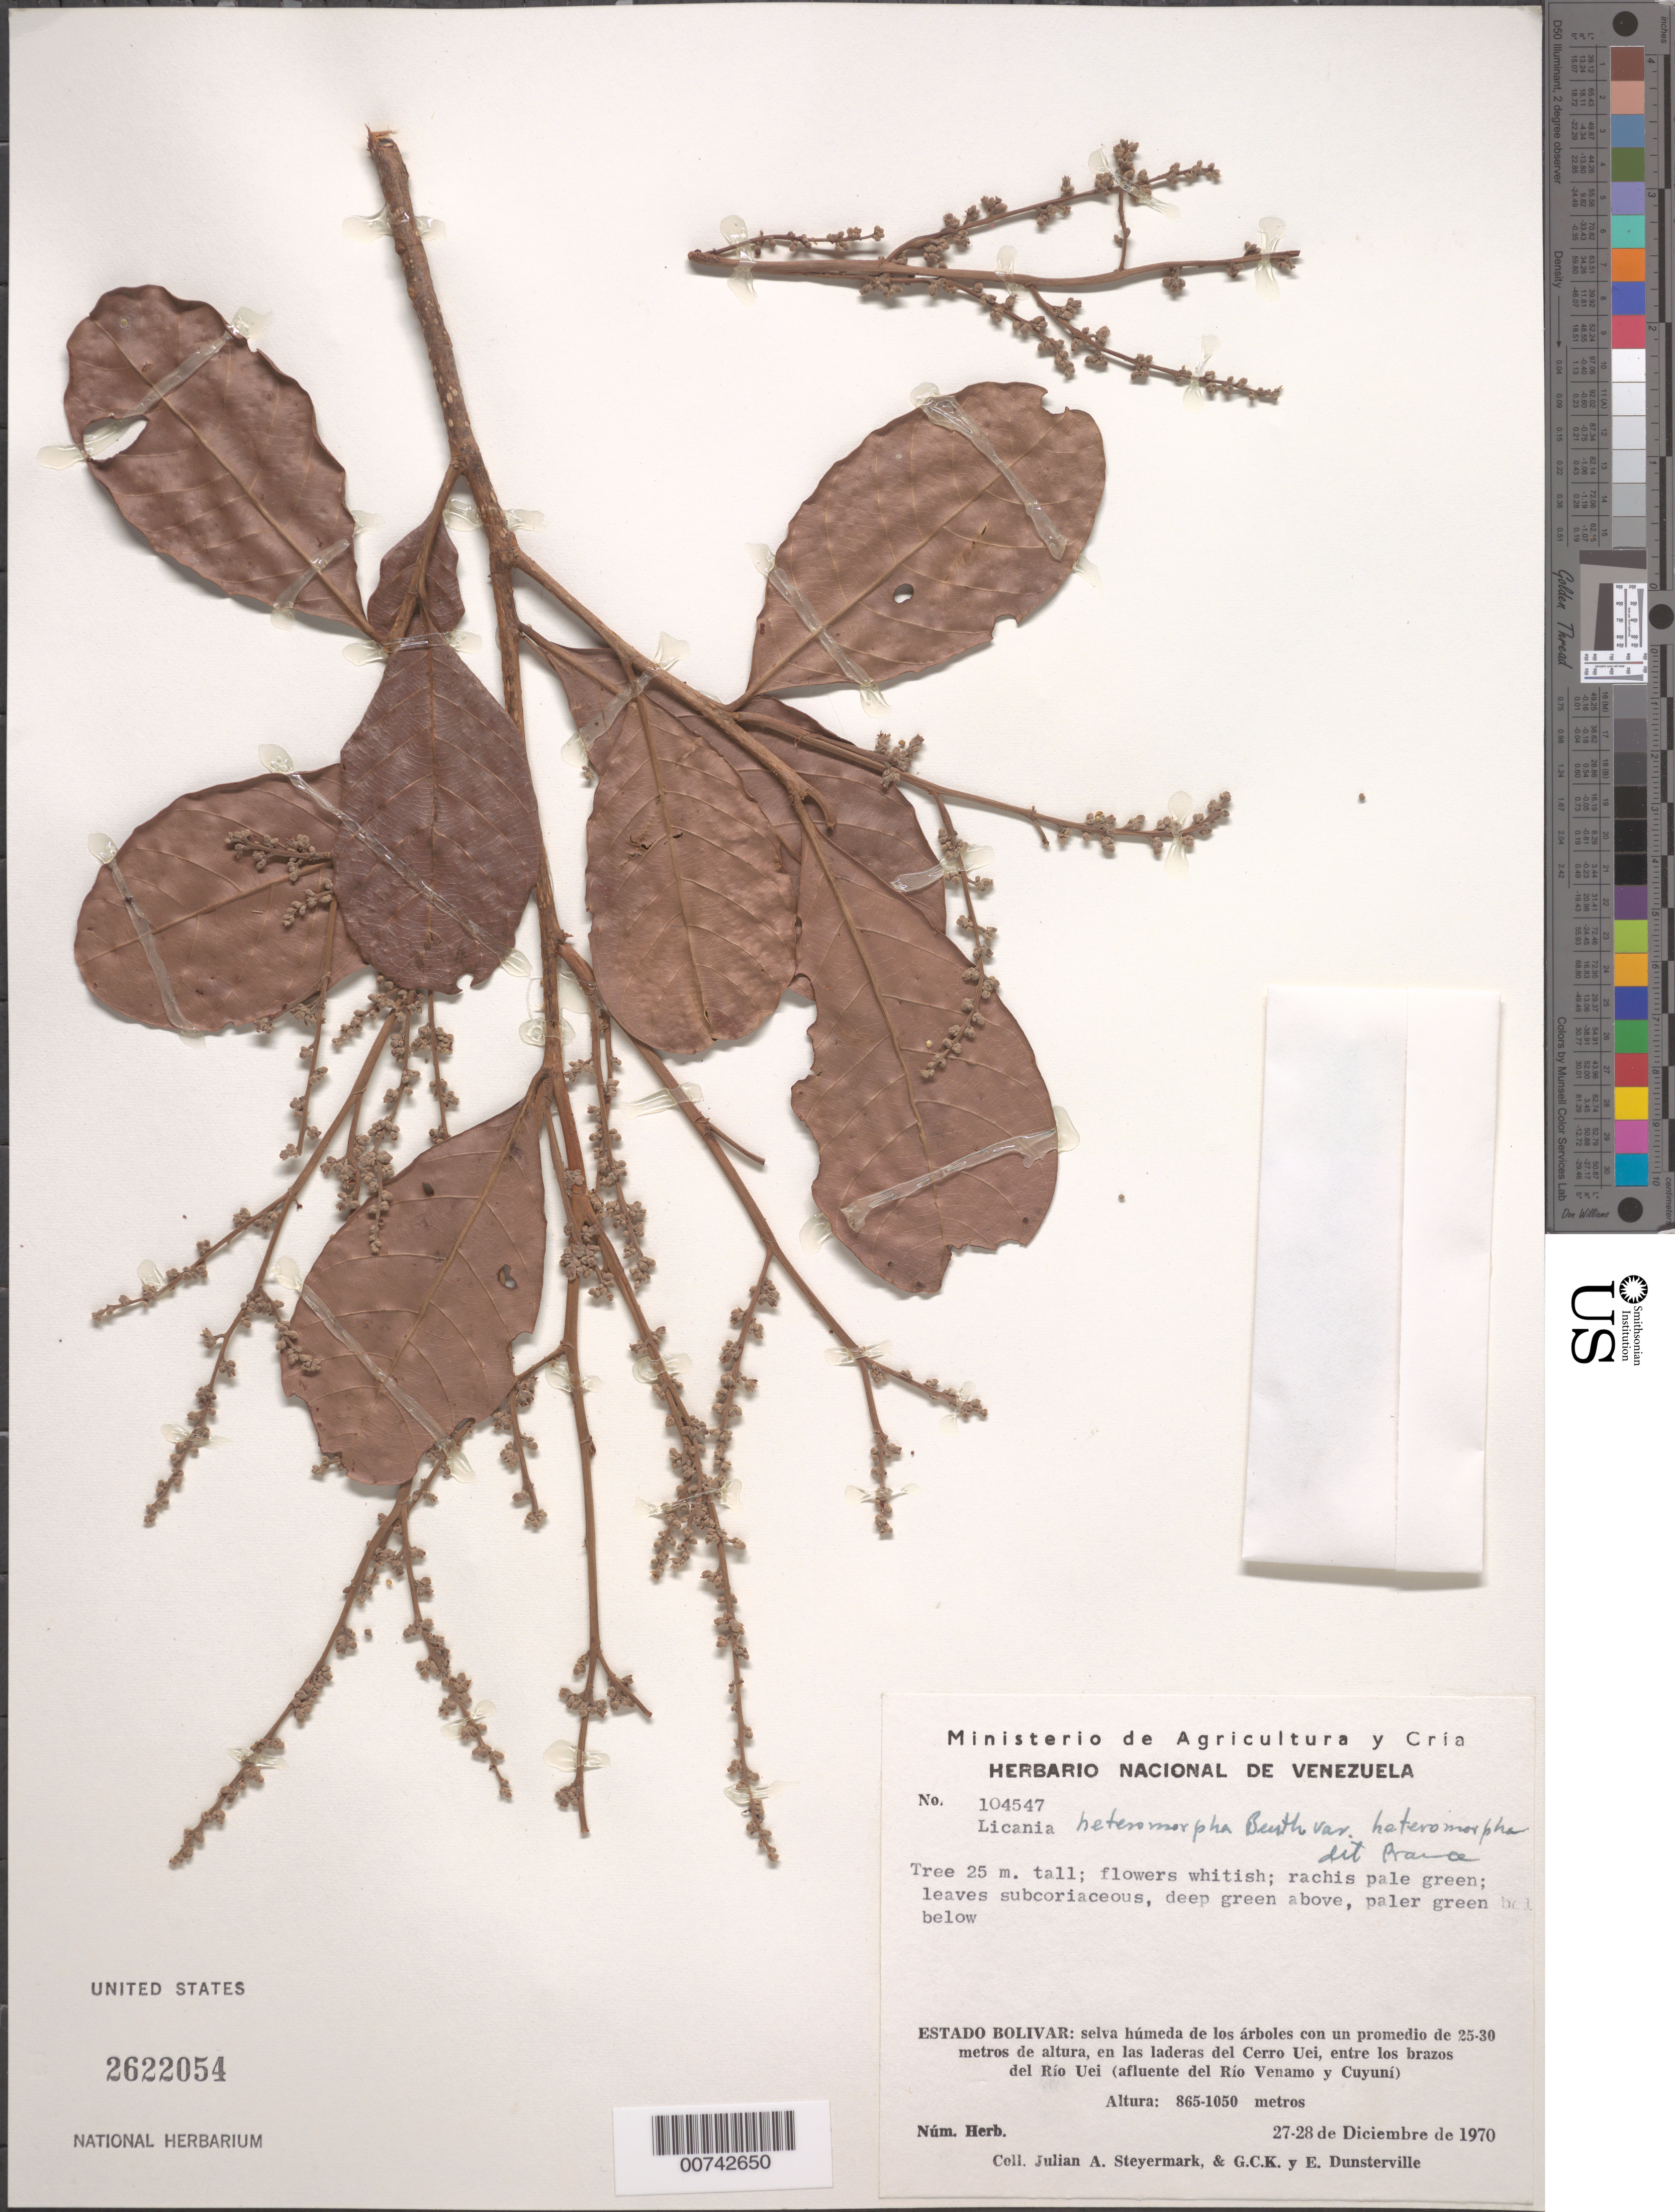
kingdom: Plantae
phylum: Tracheophyta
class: Magnoliopsida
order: Malpighiales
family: Chrysobalanaceae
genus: Hymenopus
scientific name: Hymenopus heteromorphus var. heteromorphus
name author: (Benth.) Sothers & Prance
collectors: J. Steyermark, G. C. K. Dunsterville & E. Dunsterville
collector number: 104547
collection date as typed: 27-Dec-70 to 28-Dec-70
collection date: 1970-12-27/1970-12-28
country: Venezuela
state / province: Bolívar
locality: Cerro Uei, entre los brazos del Río Uei (affl. del Río Venamo y Cuyuni)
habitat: Selva húmeda de los arboles con un promedio de 25-30 metros de altura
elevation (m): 865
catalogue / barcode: US 2622054